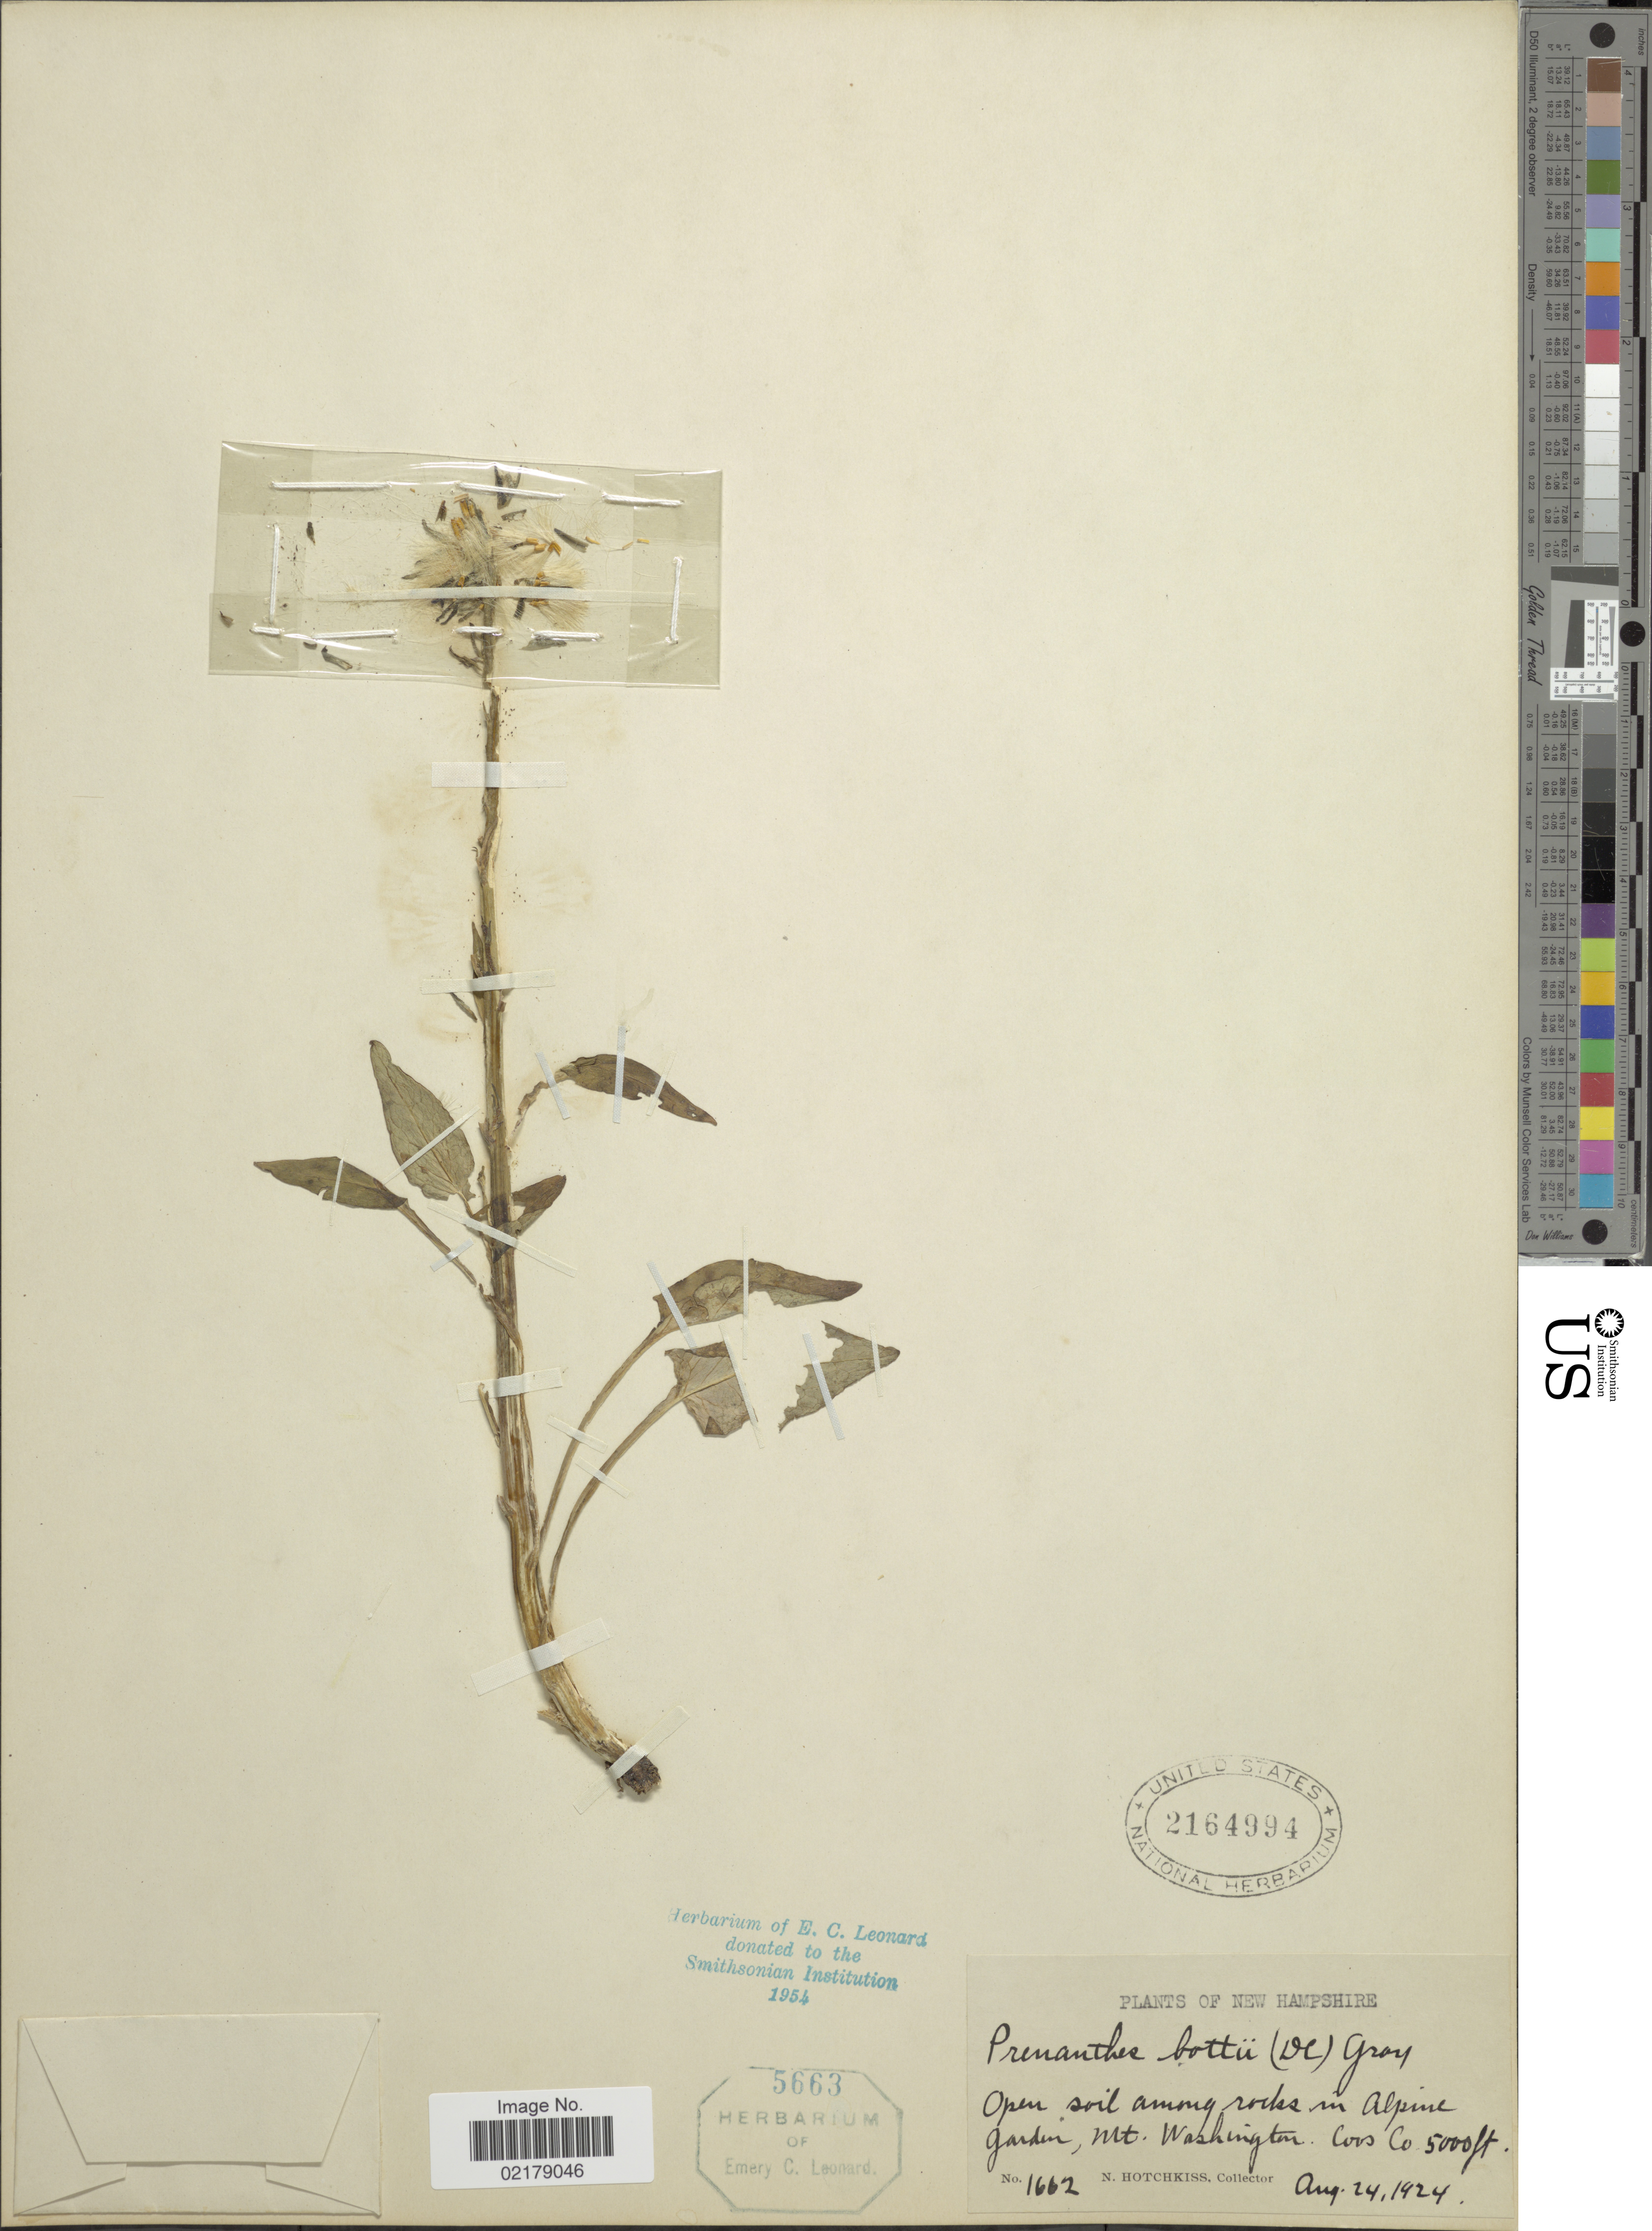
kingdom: Plantae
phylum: Tracheophyta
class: Magnoliopsida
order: Asterales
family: Asteraceae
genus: Prenanthes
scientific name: Prenanthes boottii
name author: (DC.) A. Gray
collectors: N. Hotchkiss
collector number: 1662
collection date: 1924-08-24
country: United States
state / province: New Hampshire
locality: Open soil among rocks in Alpine garden, mt Washington Coos Co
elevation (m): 1524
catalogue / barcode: US 2164994